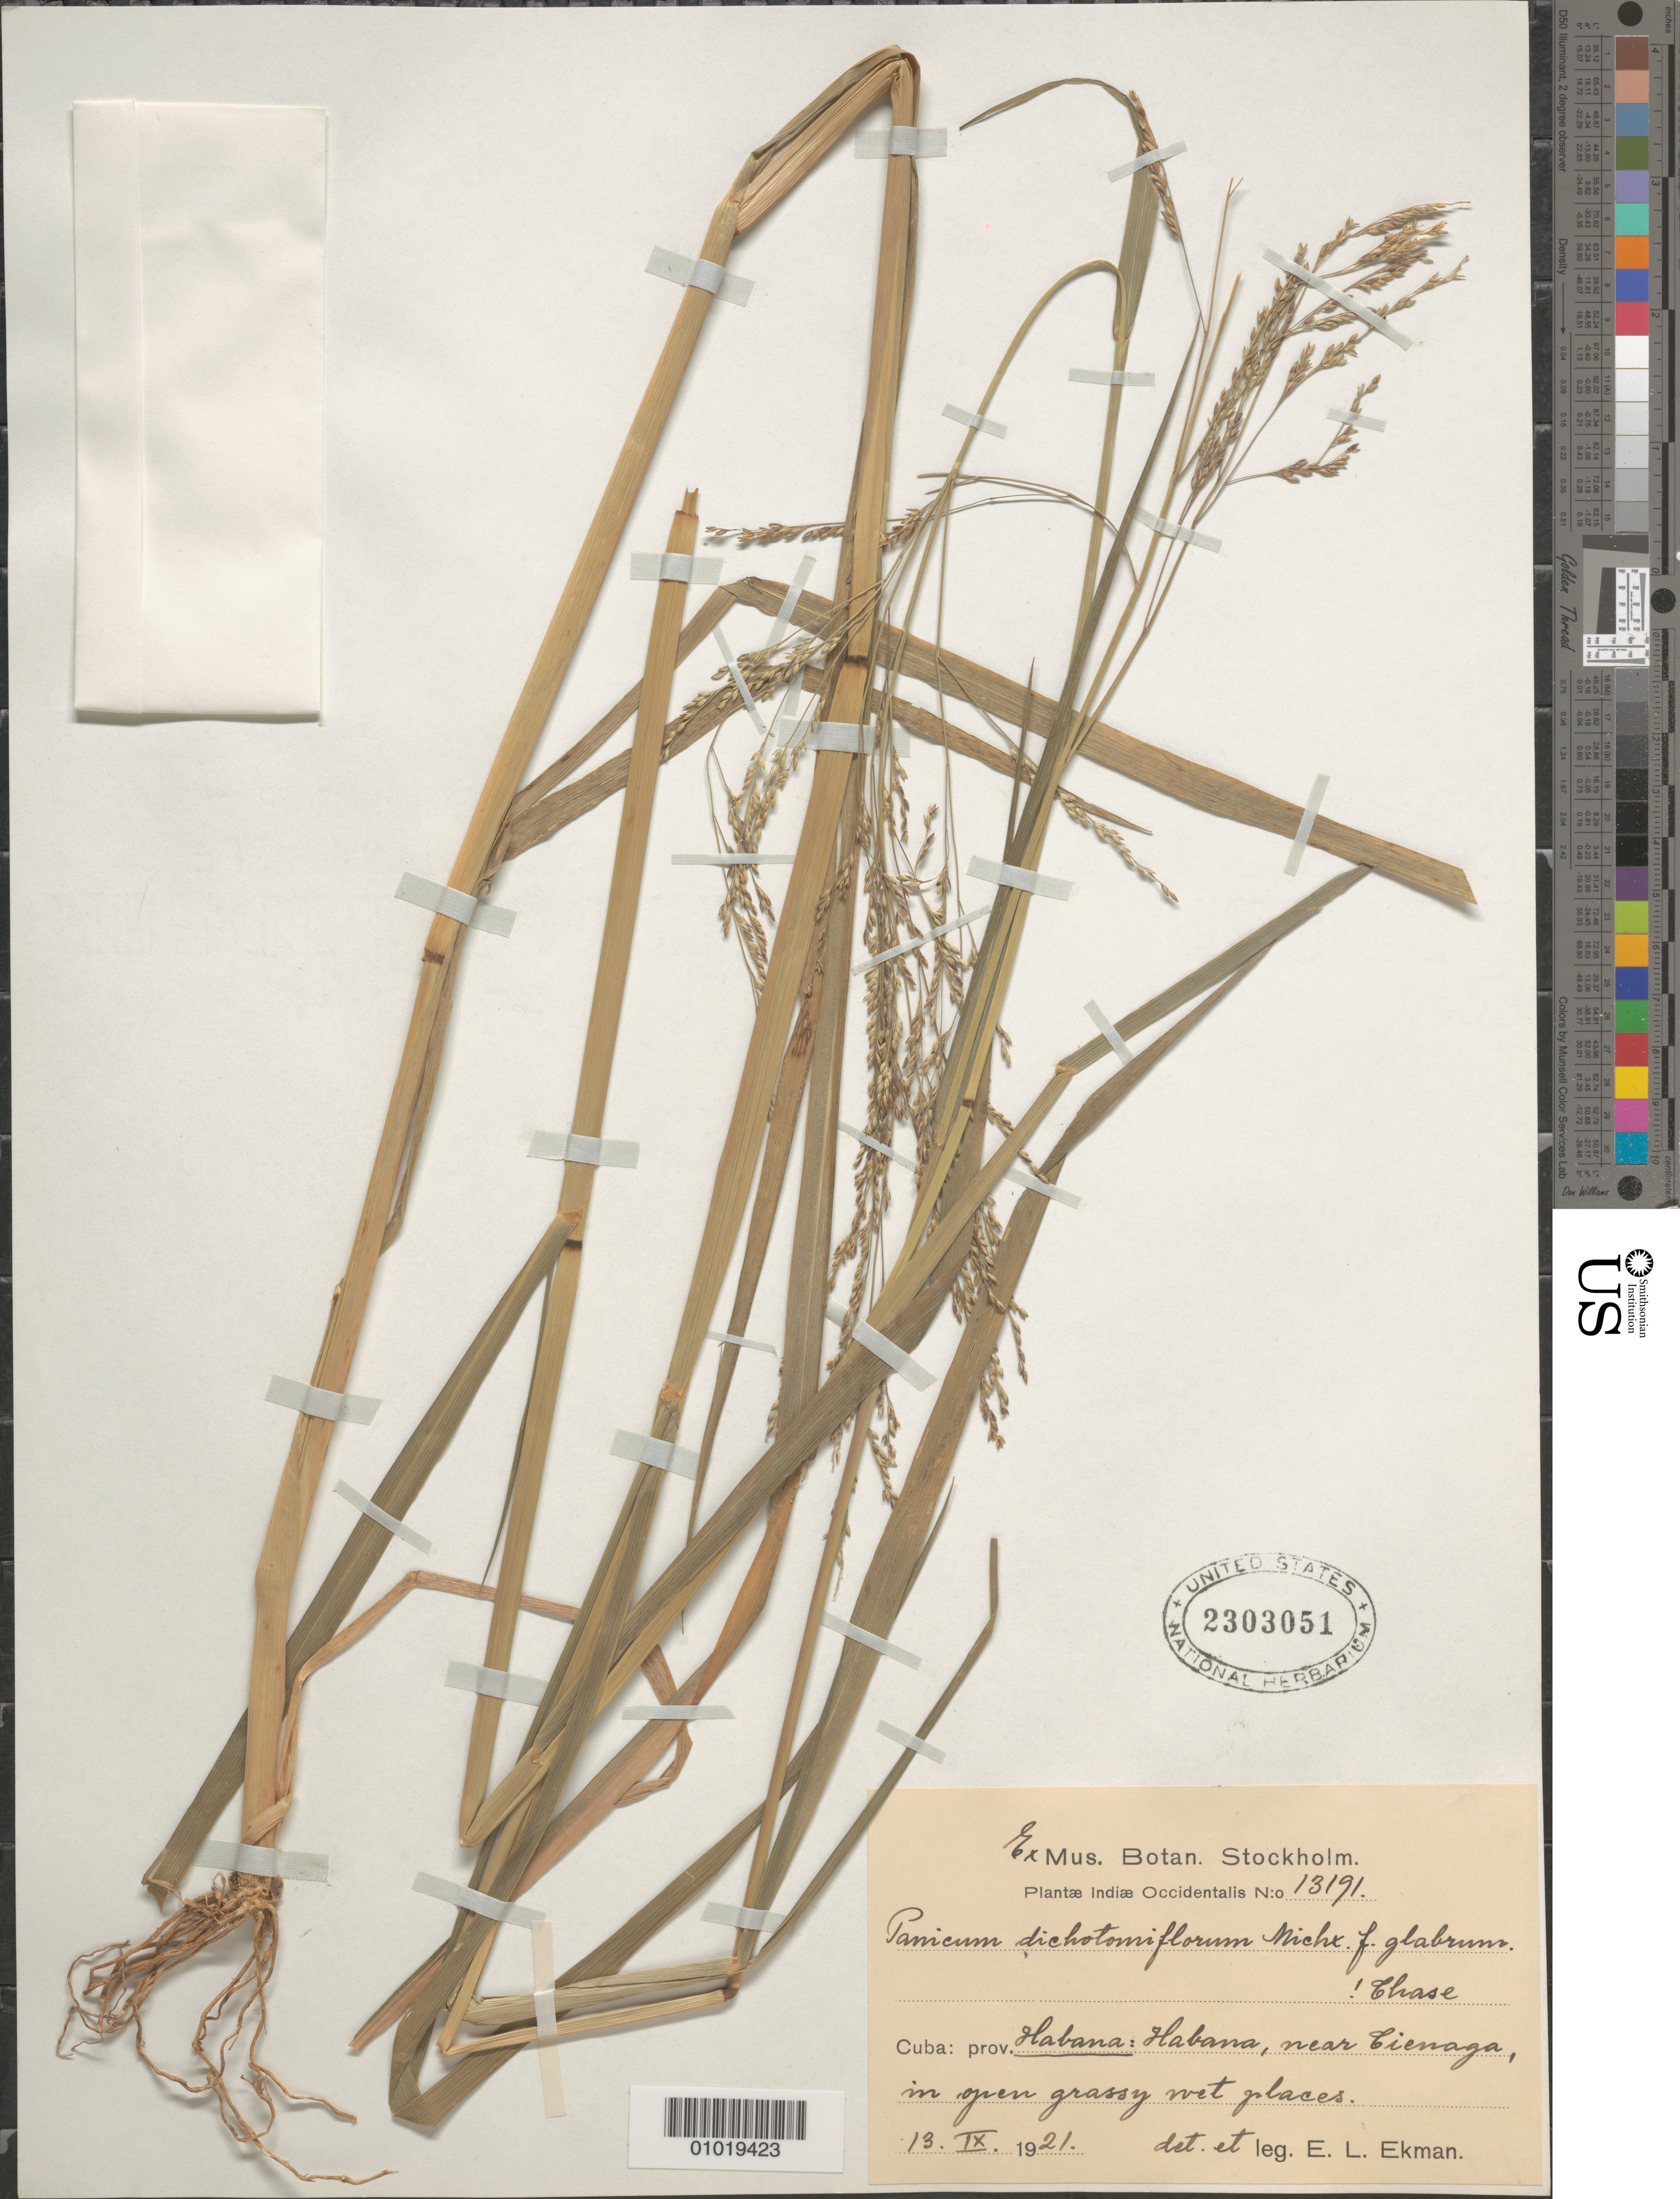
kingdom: Plantae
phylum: Tracheophyta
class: Liliopsida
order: Poales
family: Poaceae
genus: Panicum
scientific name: Panicum dichotomiflorum subsp. dichotomiflorum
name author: Michx.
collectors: E. L. Ekman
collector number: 13191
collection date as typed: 13 Sep 1921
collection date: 1921-09-13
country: Cuba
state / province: La Habana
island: Cuba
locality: Near Cienaga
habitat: In open grassy wet places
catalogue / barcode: US 2303051